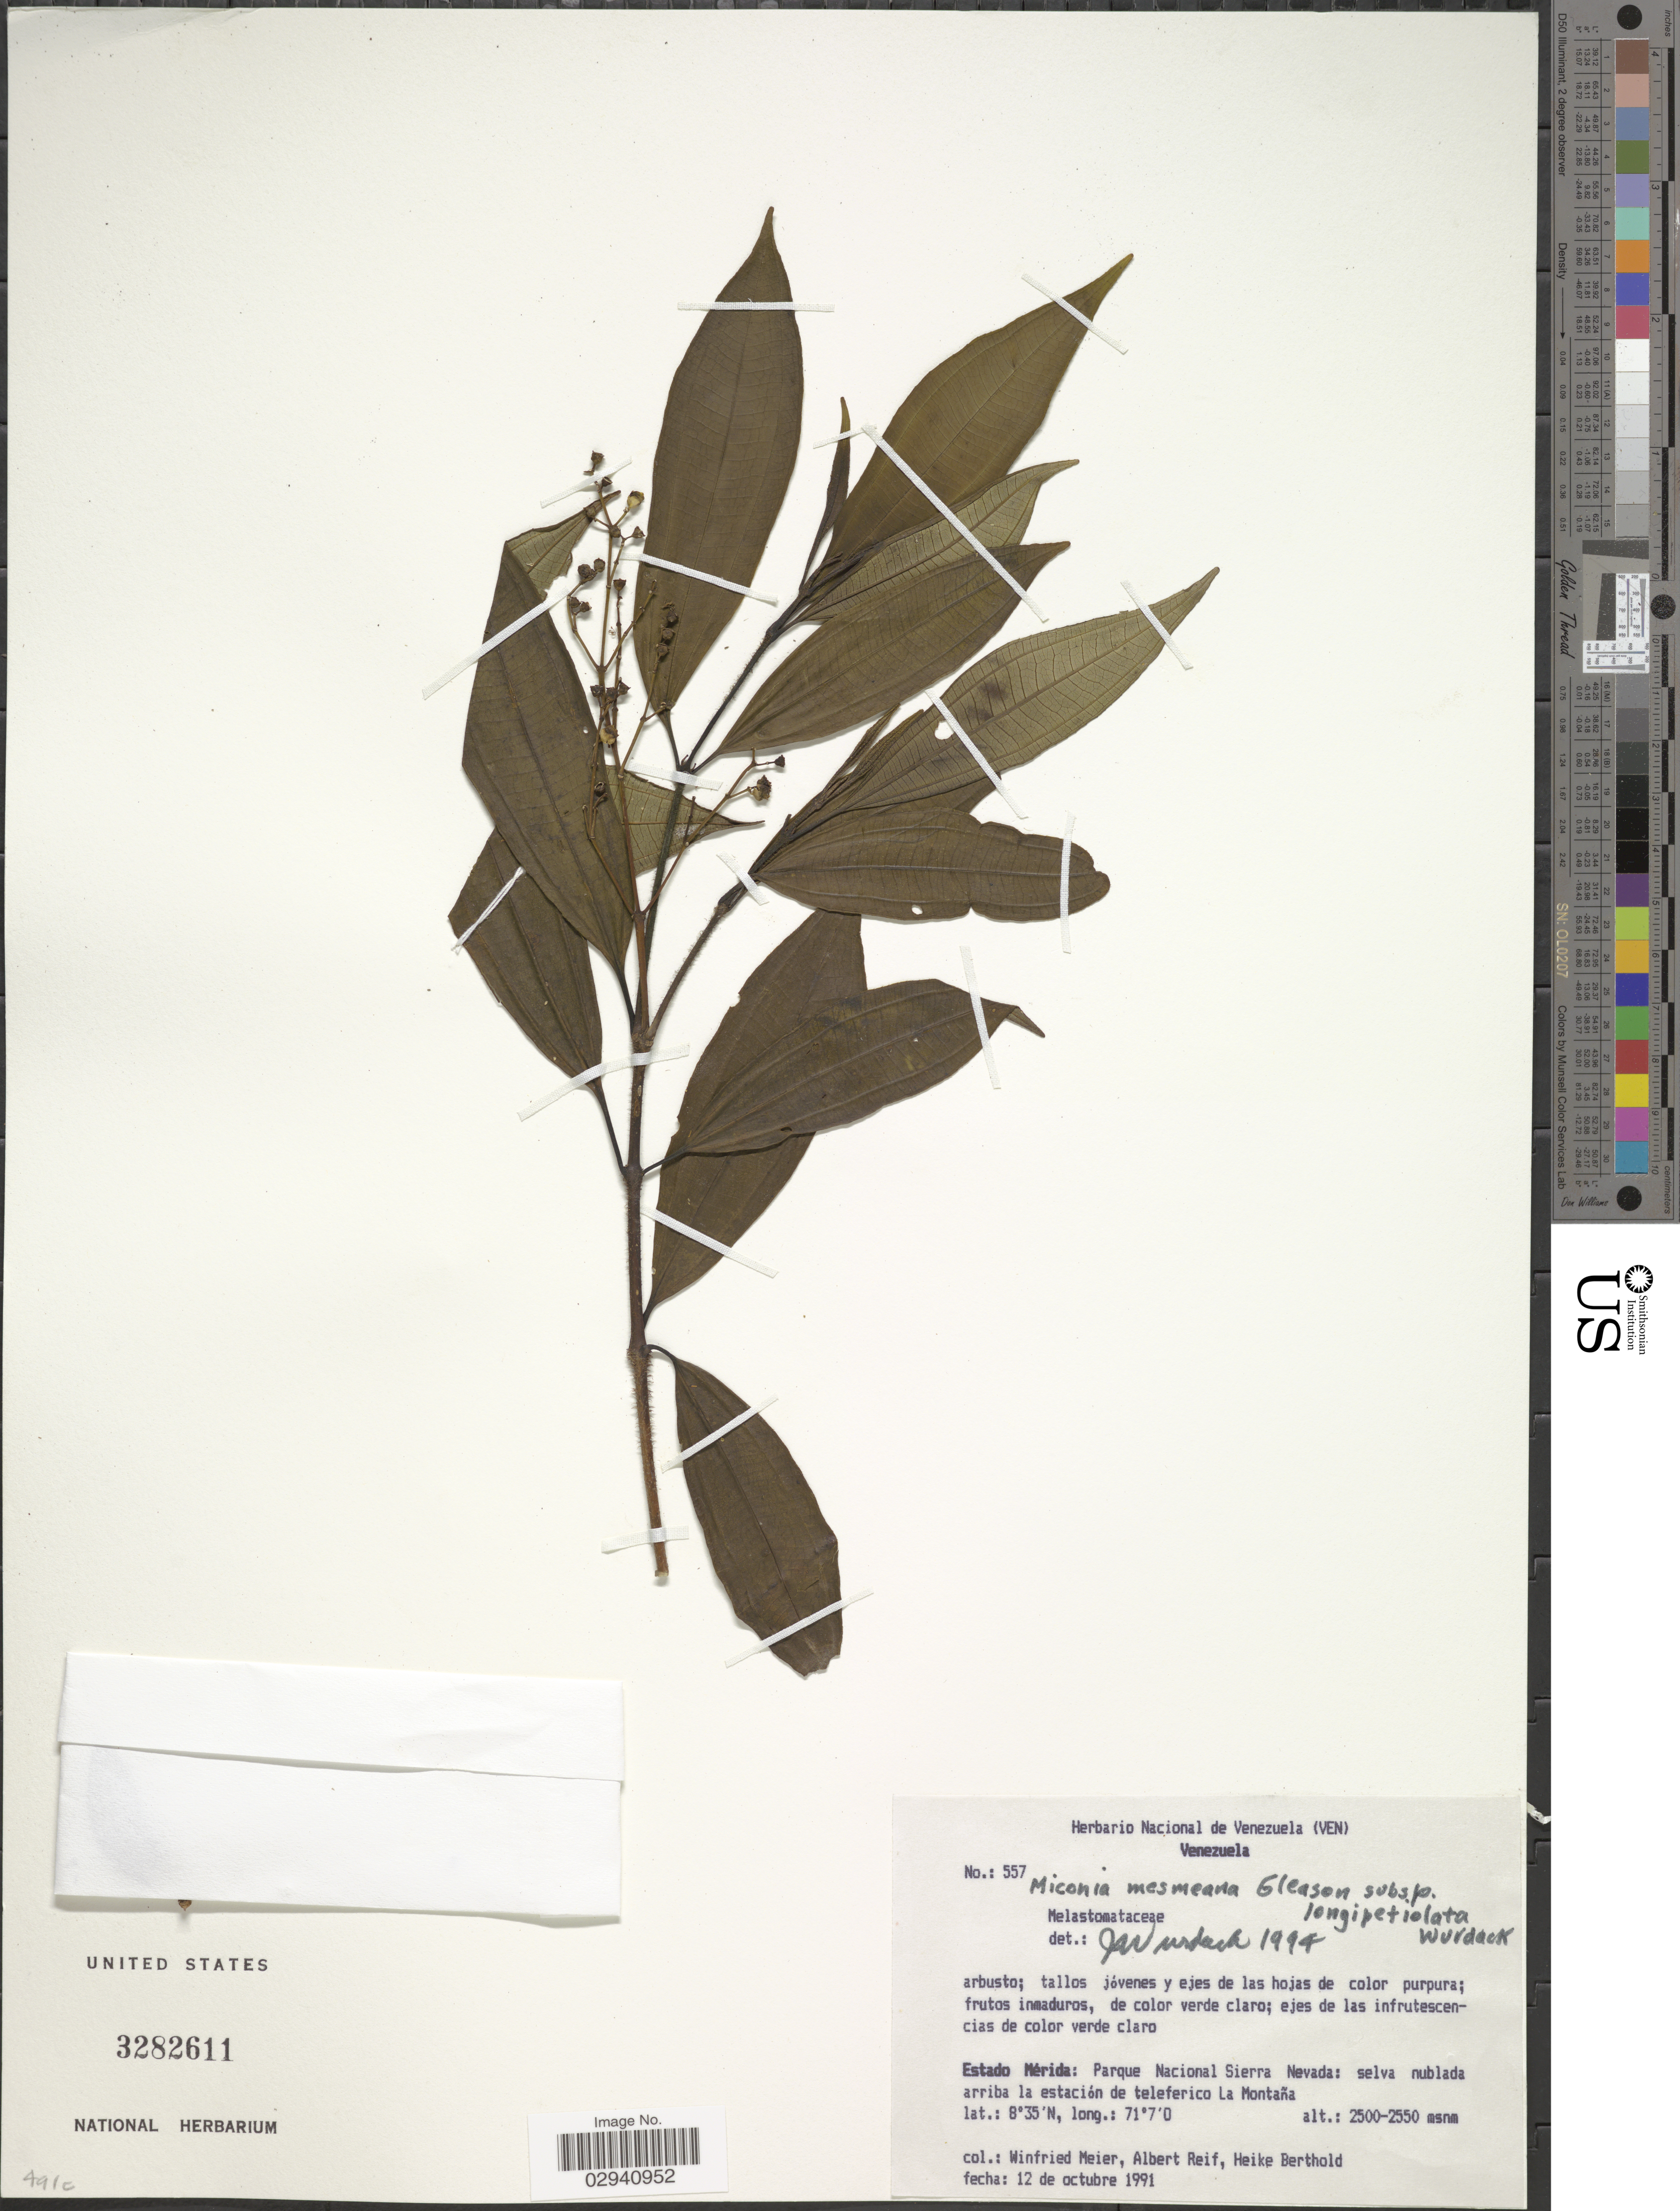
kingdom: Plantae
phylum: Tracheophyta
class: Magnoliopsida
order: Myrtales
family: Melastomataceae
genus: Miconia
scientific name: Miconia mesmeana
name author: Gleason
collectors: W. Meier, A. Reif & H. Berthold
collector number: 557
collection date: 1991-10-12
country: Venezuela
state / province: Mérida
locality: Estado Mérida: Parque Nacional Sierra Nevada: selva nublada arriba la estación de teleferico La Montaña.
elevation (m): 2500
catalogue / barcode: US 3282611